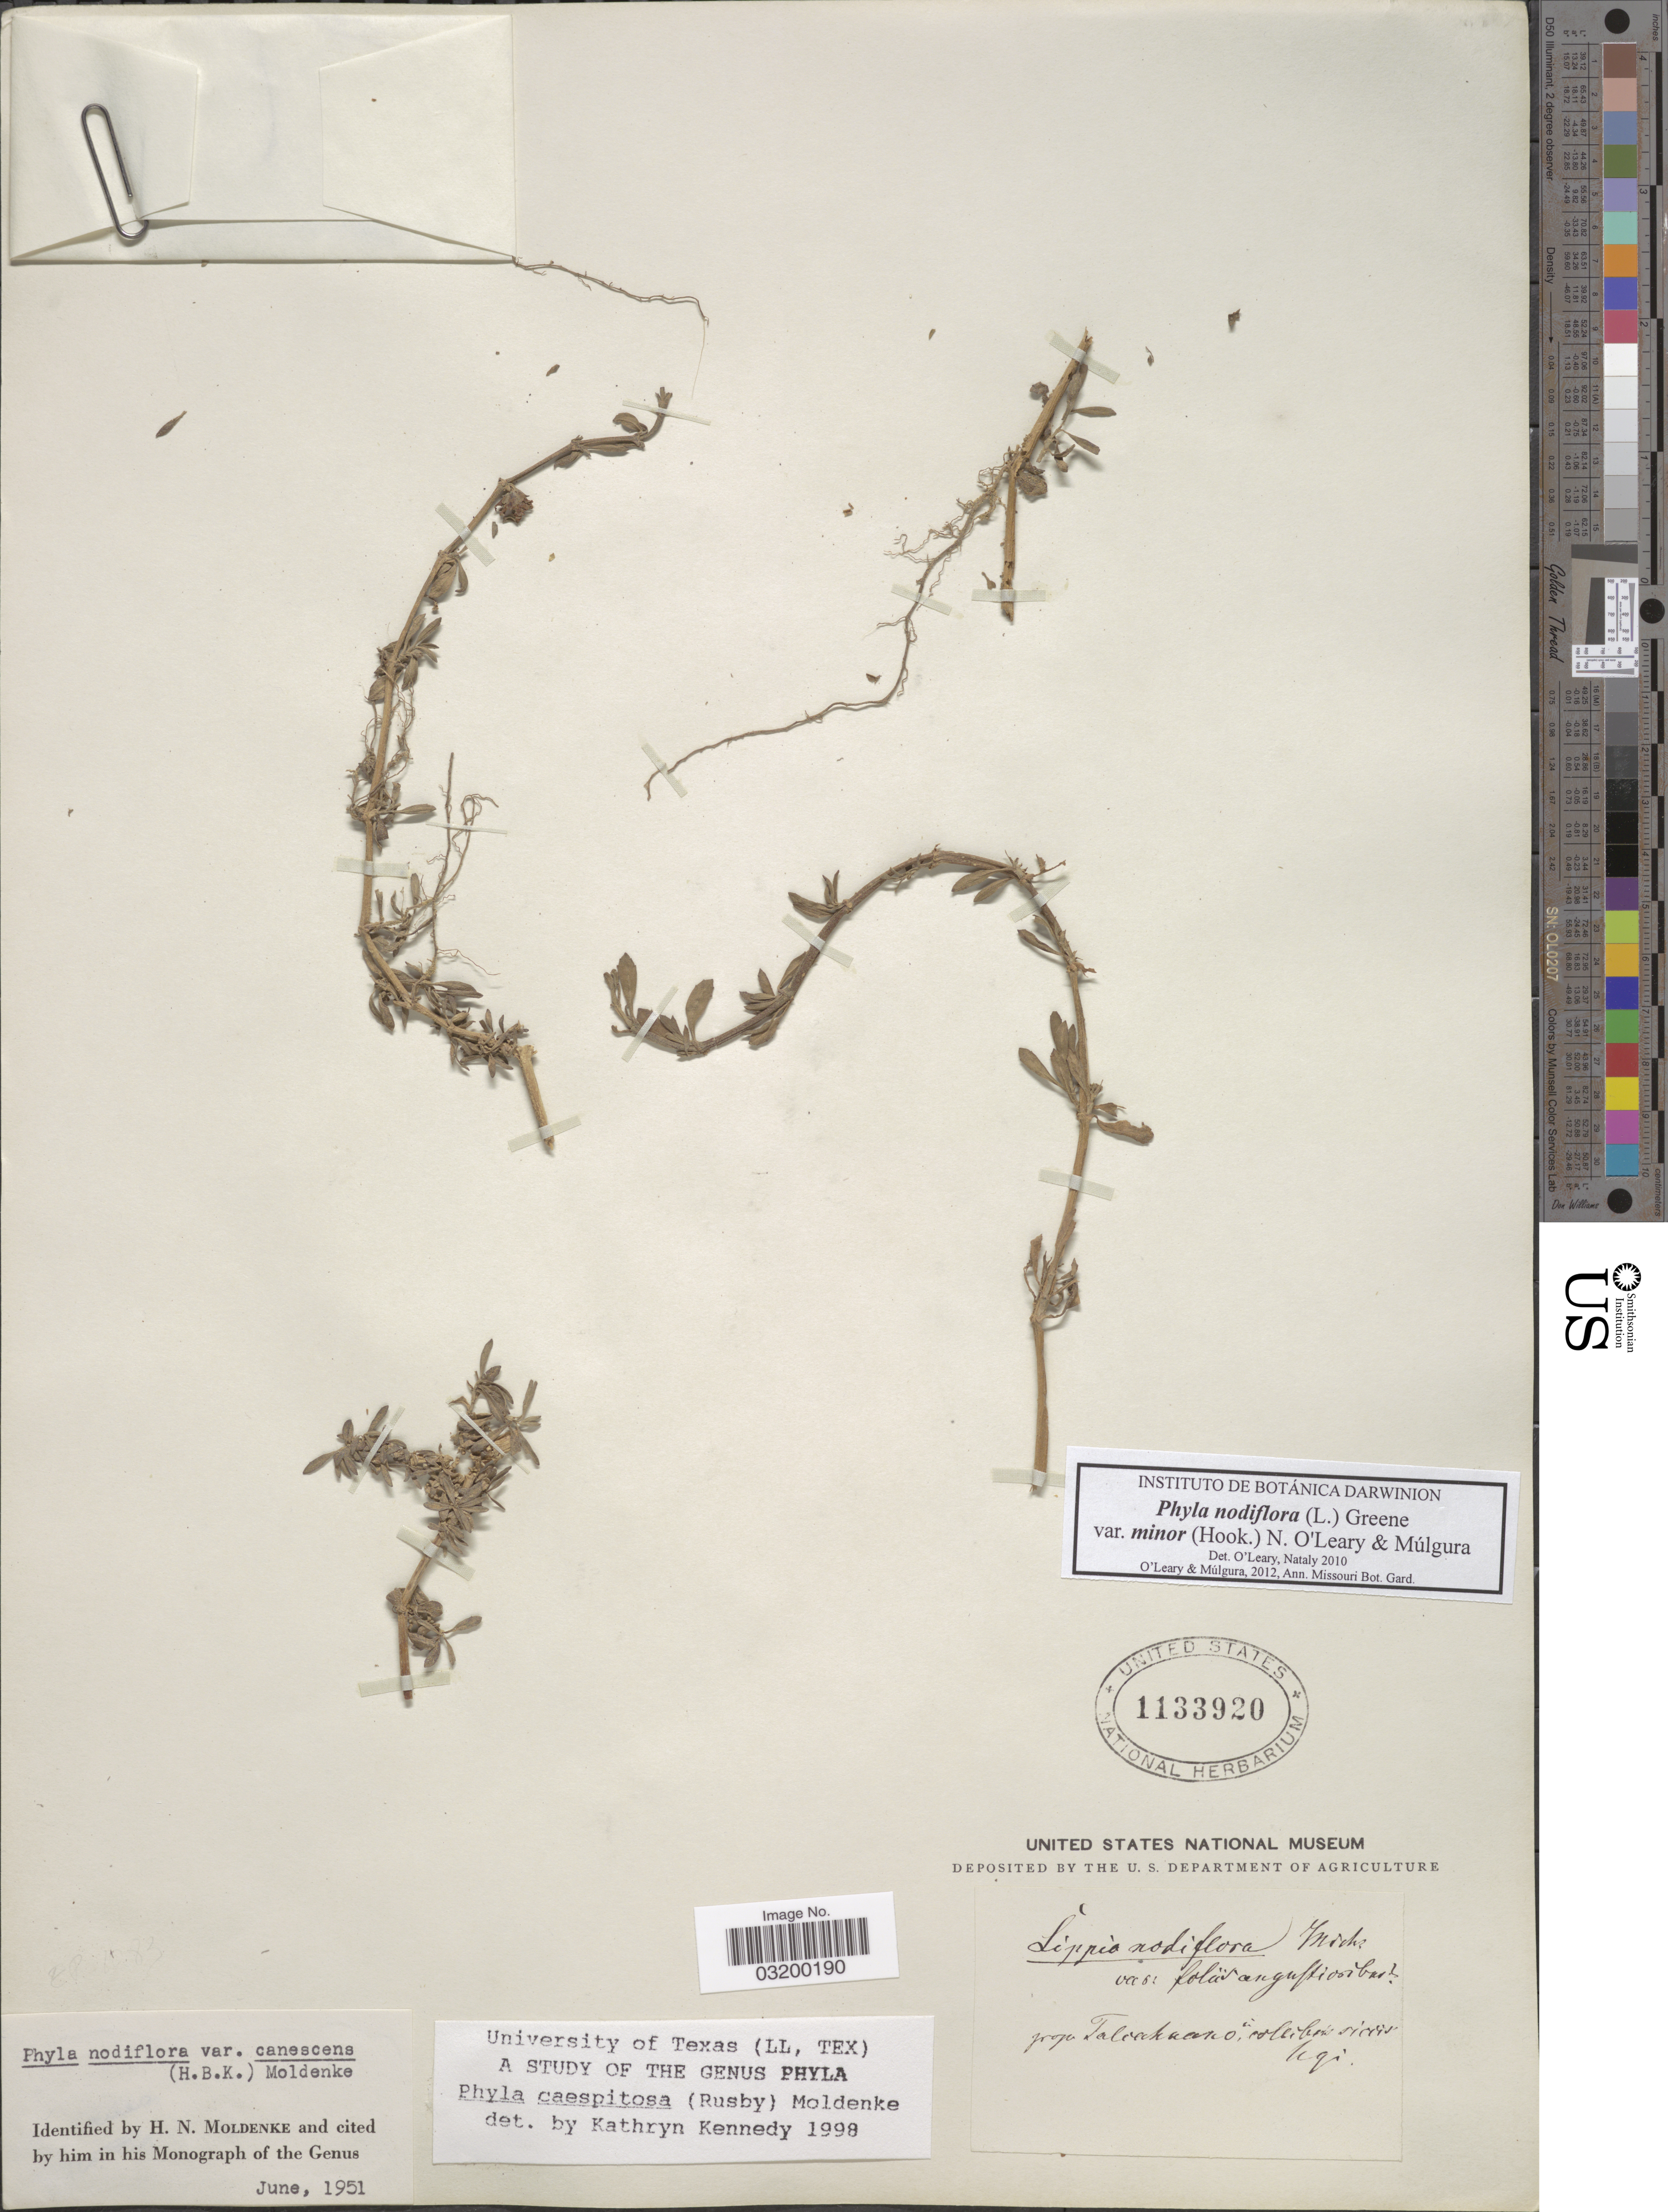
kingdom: Plantae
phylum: Tracheophyta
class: Magnoliopsida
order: Lamiales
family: Verbenaceae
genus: Phyla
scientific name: Phyla nodiflora var. minor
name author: (Hook.) N. O'Leary & Mulgura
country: Chile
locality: Prope Talcahuano.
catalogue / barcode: US 1133920